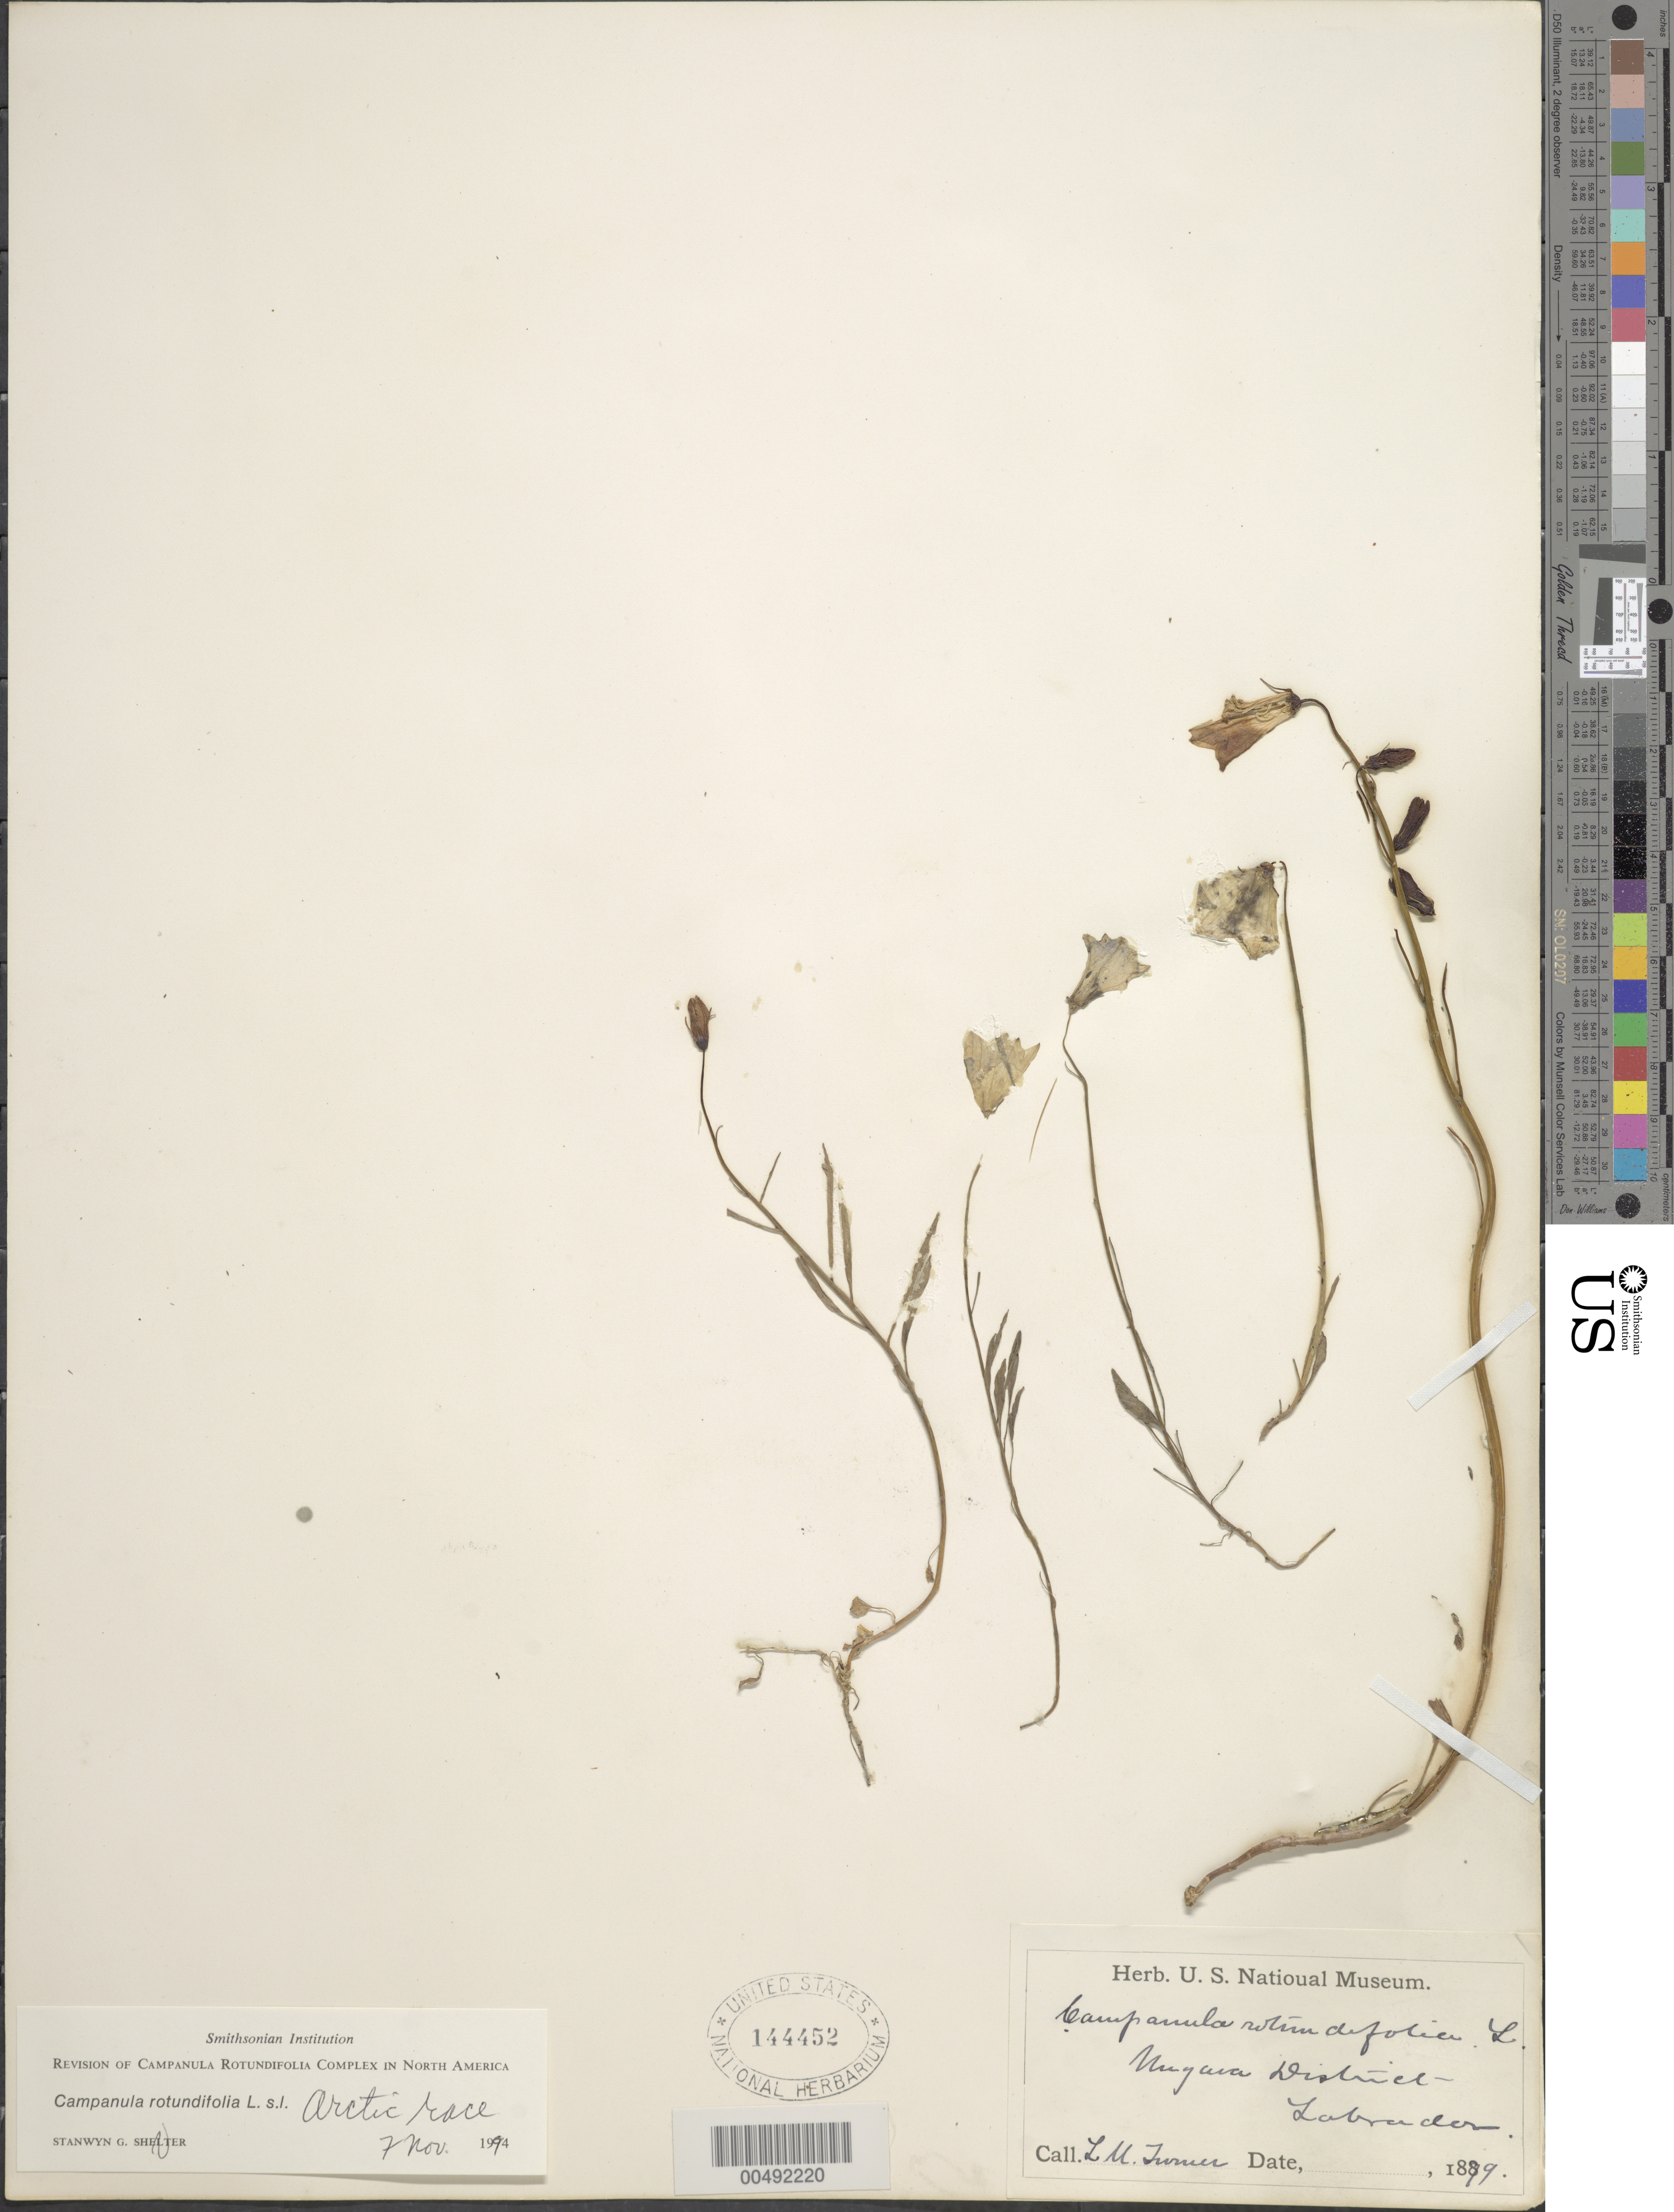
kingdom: Plantae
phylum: Tracheophyta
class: Magnoliopsida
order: Asterales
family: Campanulaceae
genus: Campanula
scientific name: Campanula rotundifolia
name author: L.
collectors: L. M. Turner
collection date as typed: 1879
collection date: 1879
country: Canada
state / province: Newfoundland and Labrador / Quebec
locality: Labrador, Ungava District [Province: Quebec rather than Newfoundland?]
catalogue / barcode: US 144452